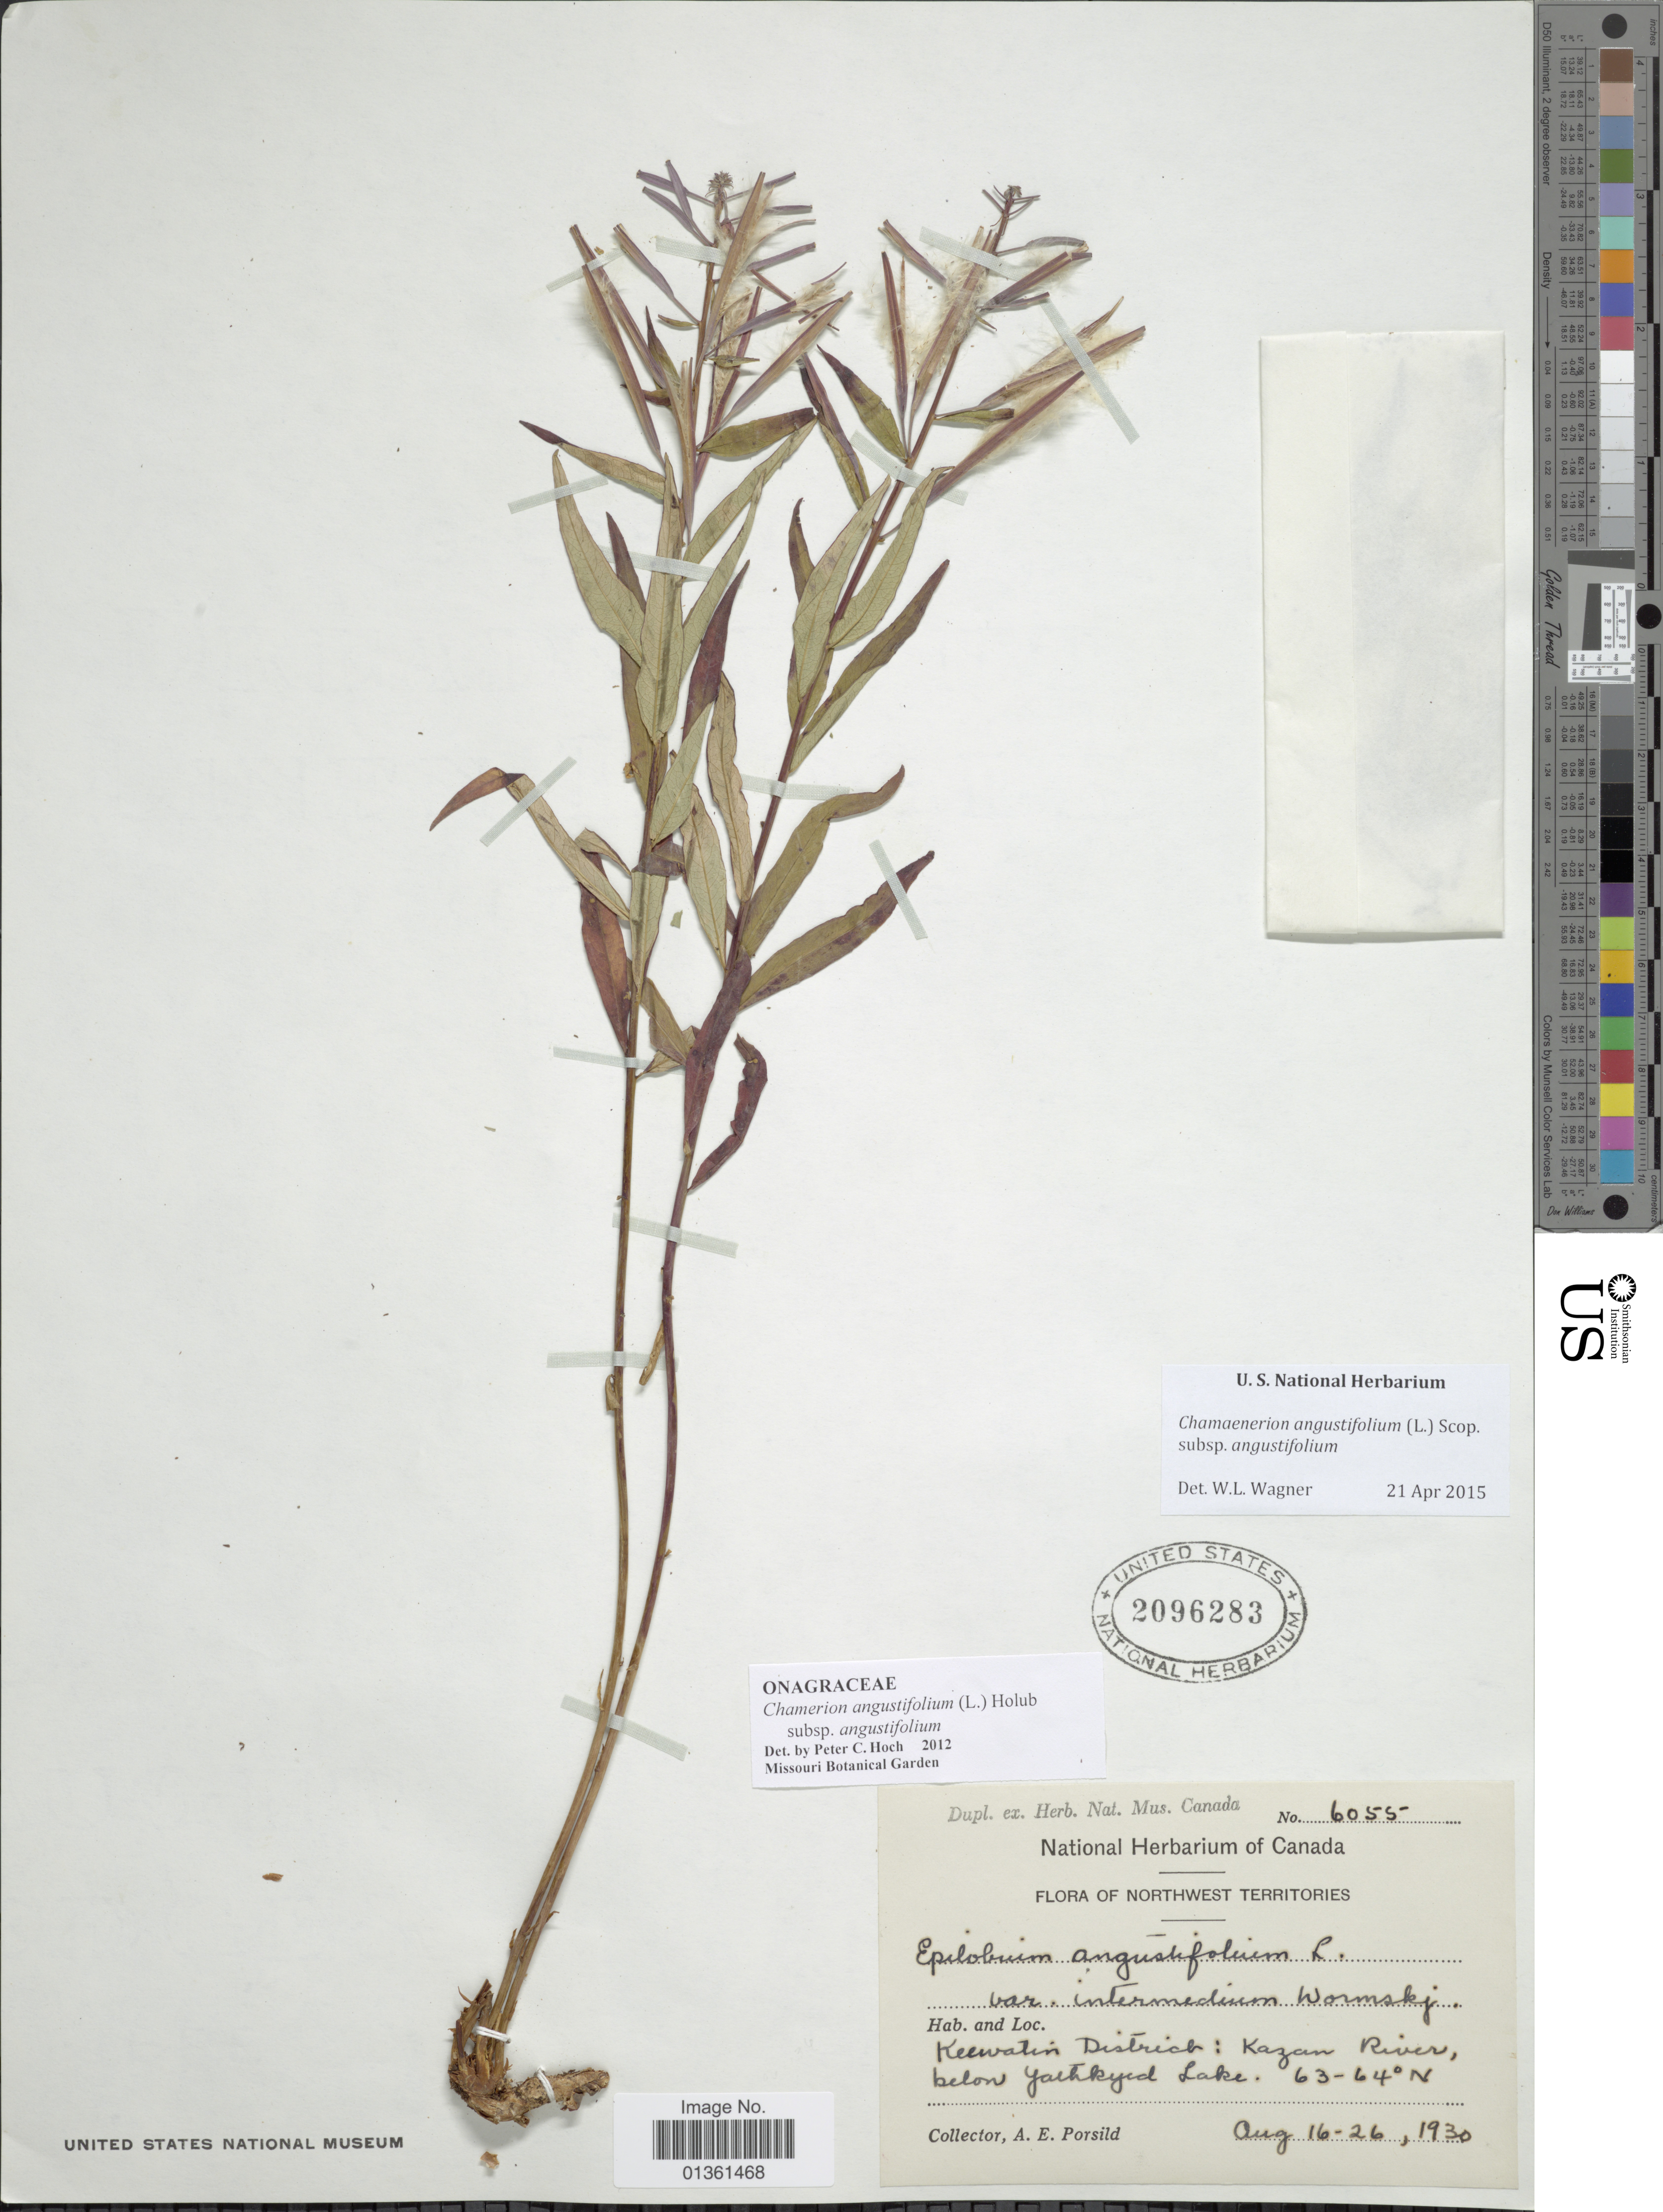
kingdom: Plantae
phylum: Tracheophyta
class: Magnoliopsida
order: Myrtales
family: Onagraceae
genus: Chamaenerion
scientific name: Chamaenerion angustifolium subsp. angustifolium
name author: (L.) Scop.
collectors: A. E. Porsild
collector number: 6055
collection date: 1930-08-16/1930-08-26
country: Canada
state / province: Northwest Territories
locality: Keewatin District: Kazan River, below Yathkyed Lake.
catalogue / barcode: US 2096283